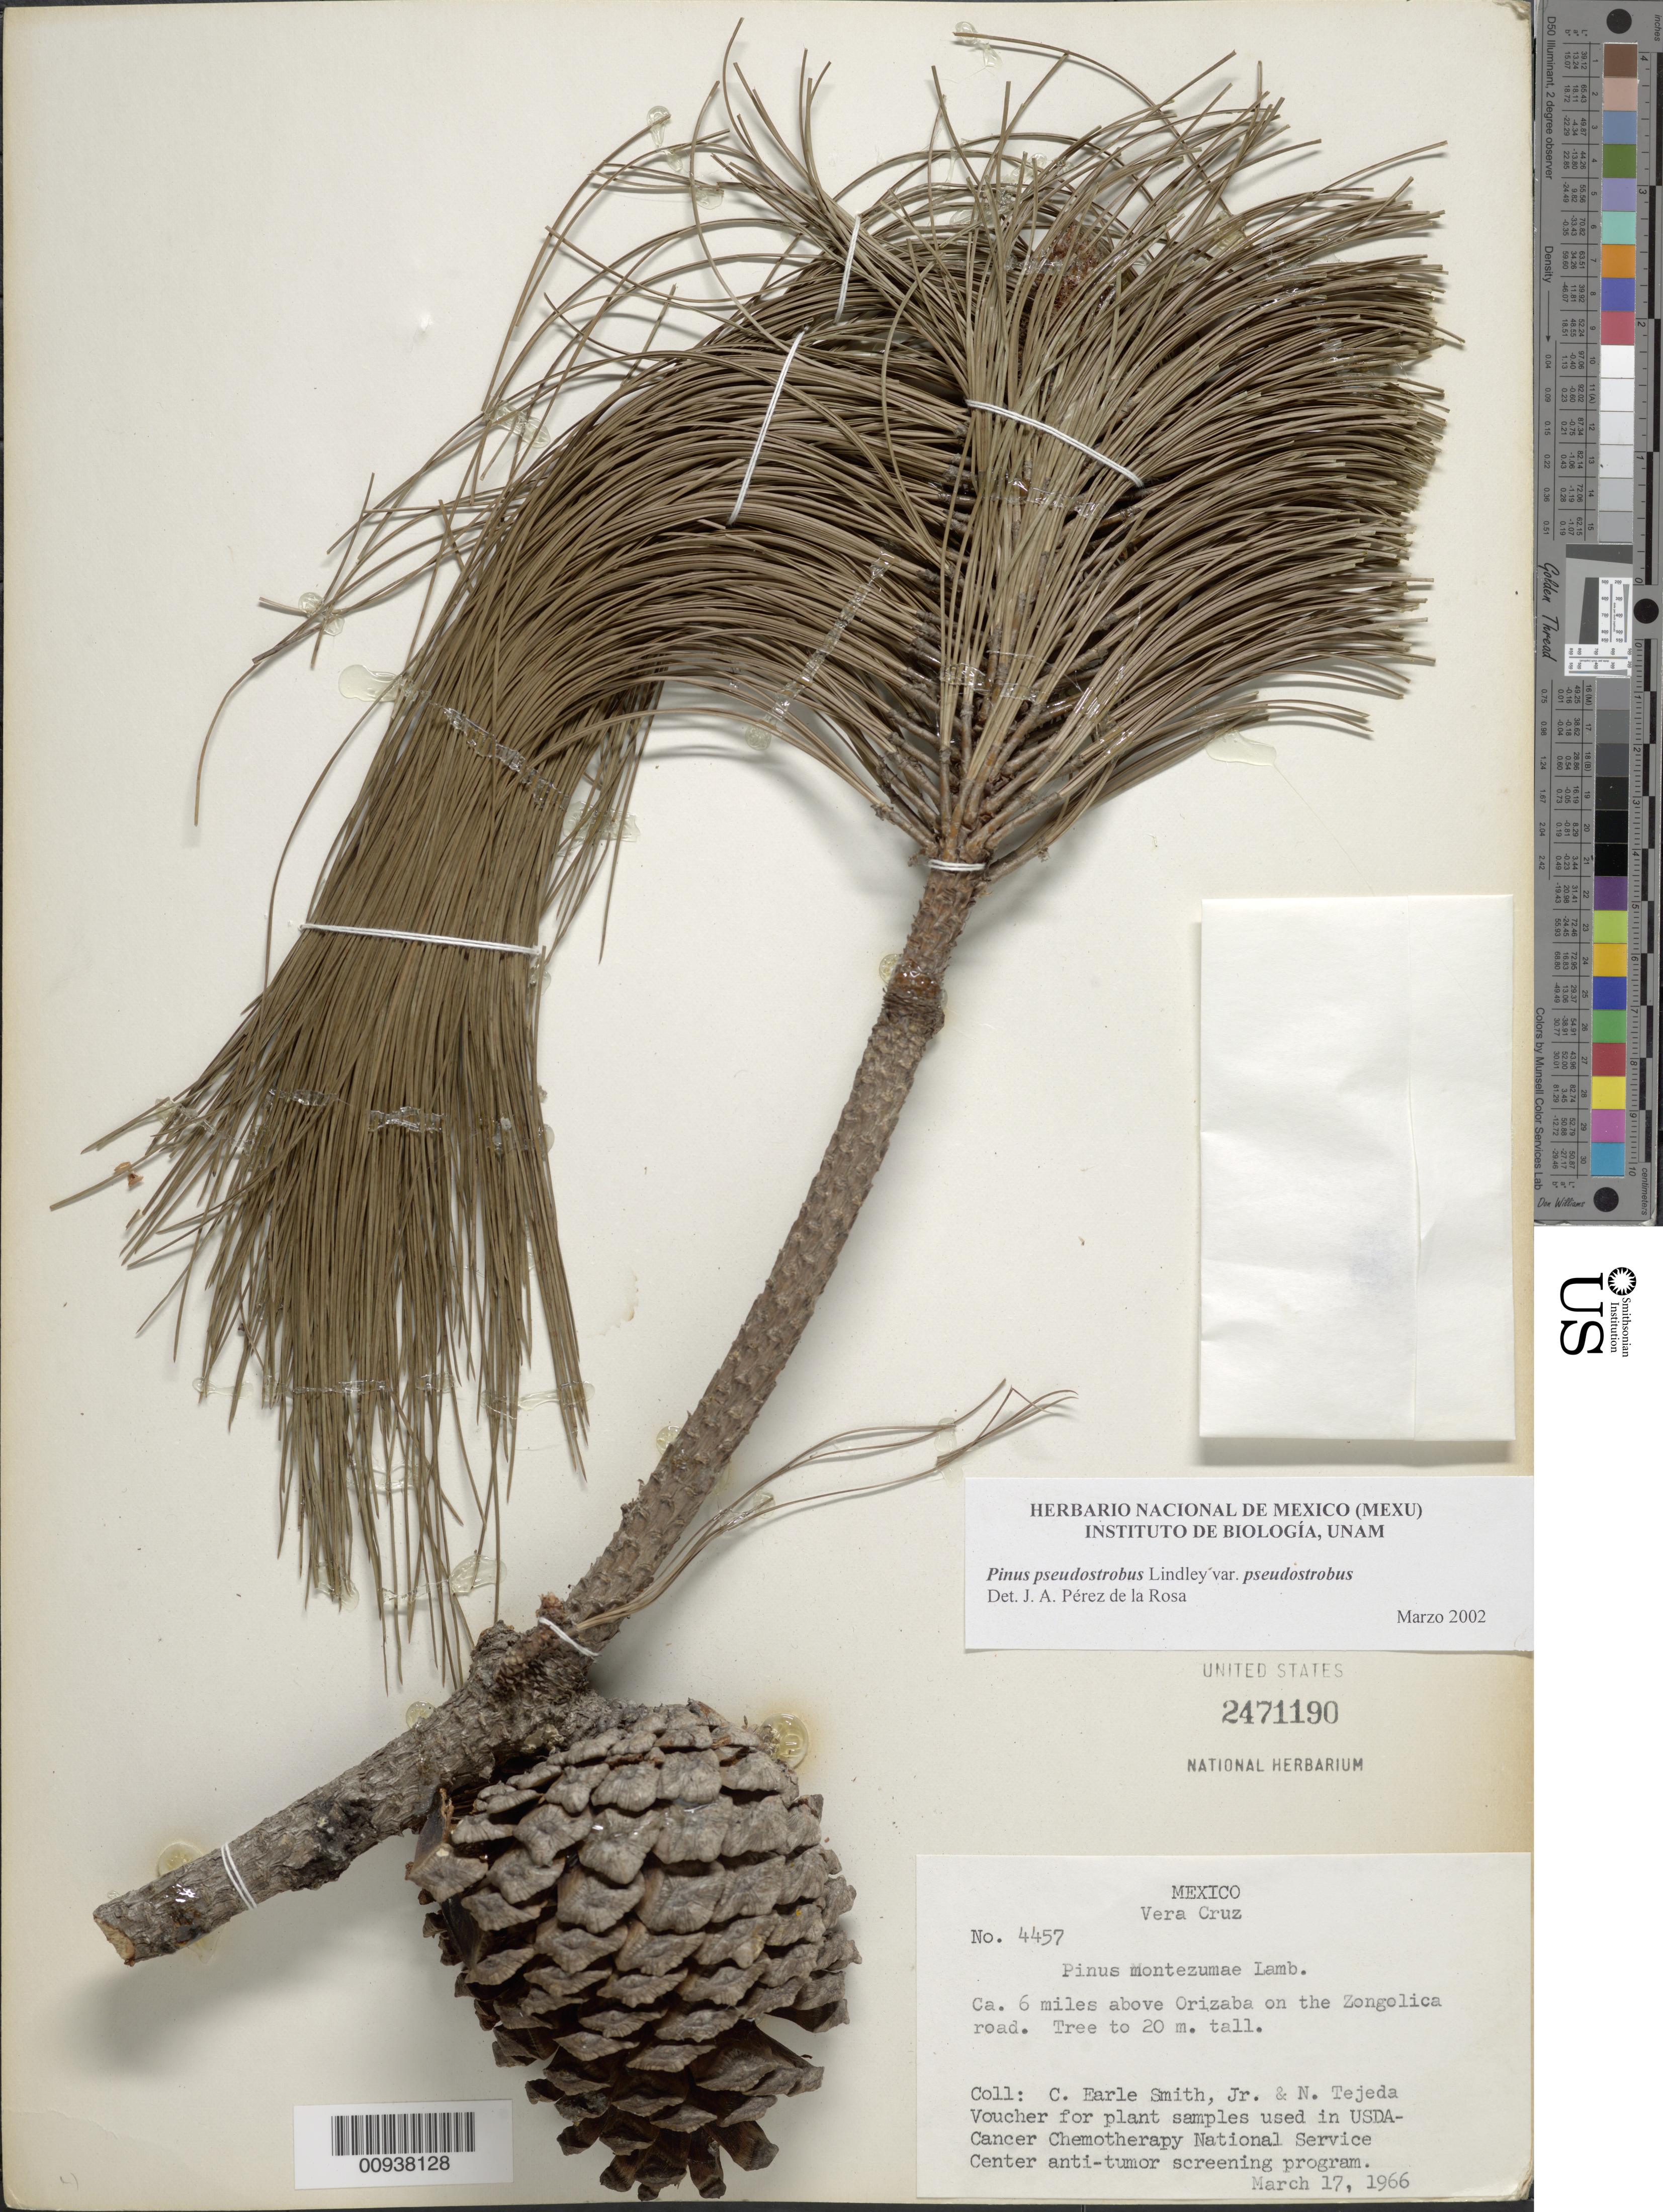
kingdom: Plantae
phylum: Tracheophyta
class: Pinopsida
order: Pinales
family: Pinaceae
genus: Pinus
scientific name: Pinus pseudostrobus var. pseudostrobus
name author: Lindl.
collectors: C. E. Smith Jr. & N. Tejeda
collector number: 4457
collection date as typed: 17 Mar 1966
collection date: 1966-03-17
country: Mexico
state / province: Veracruz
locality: Ca. 6 miles above Orizaba on the Zongolica road.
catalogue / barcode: US 2471190